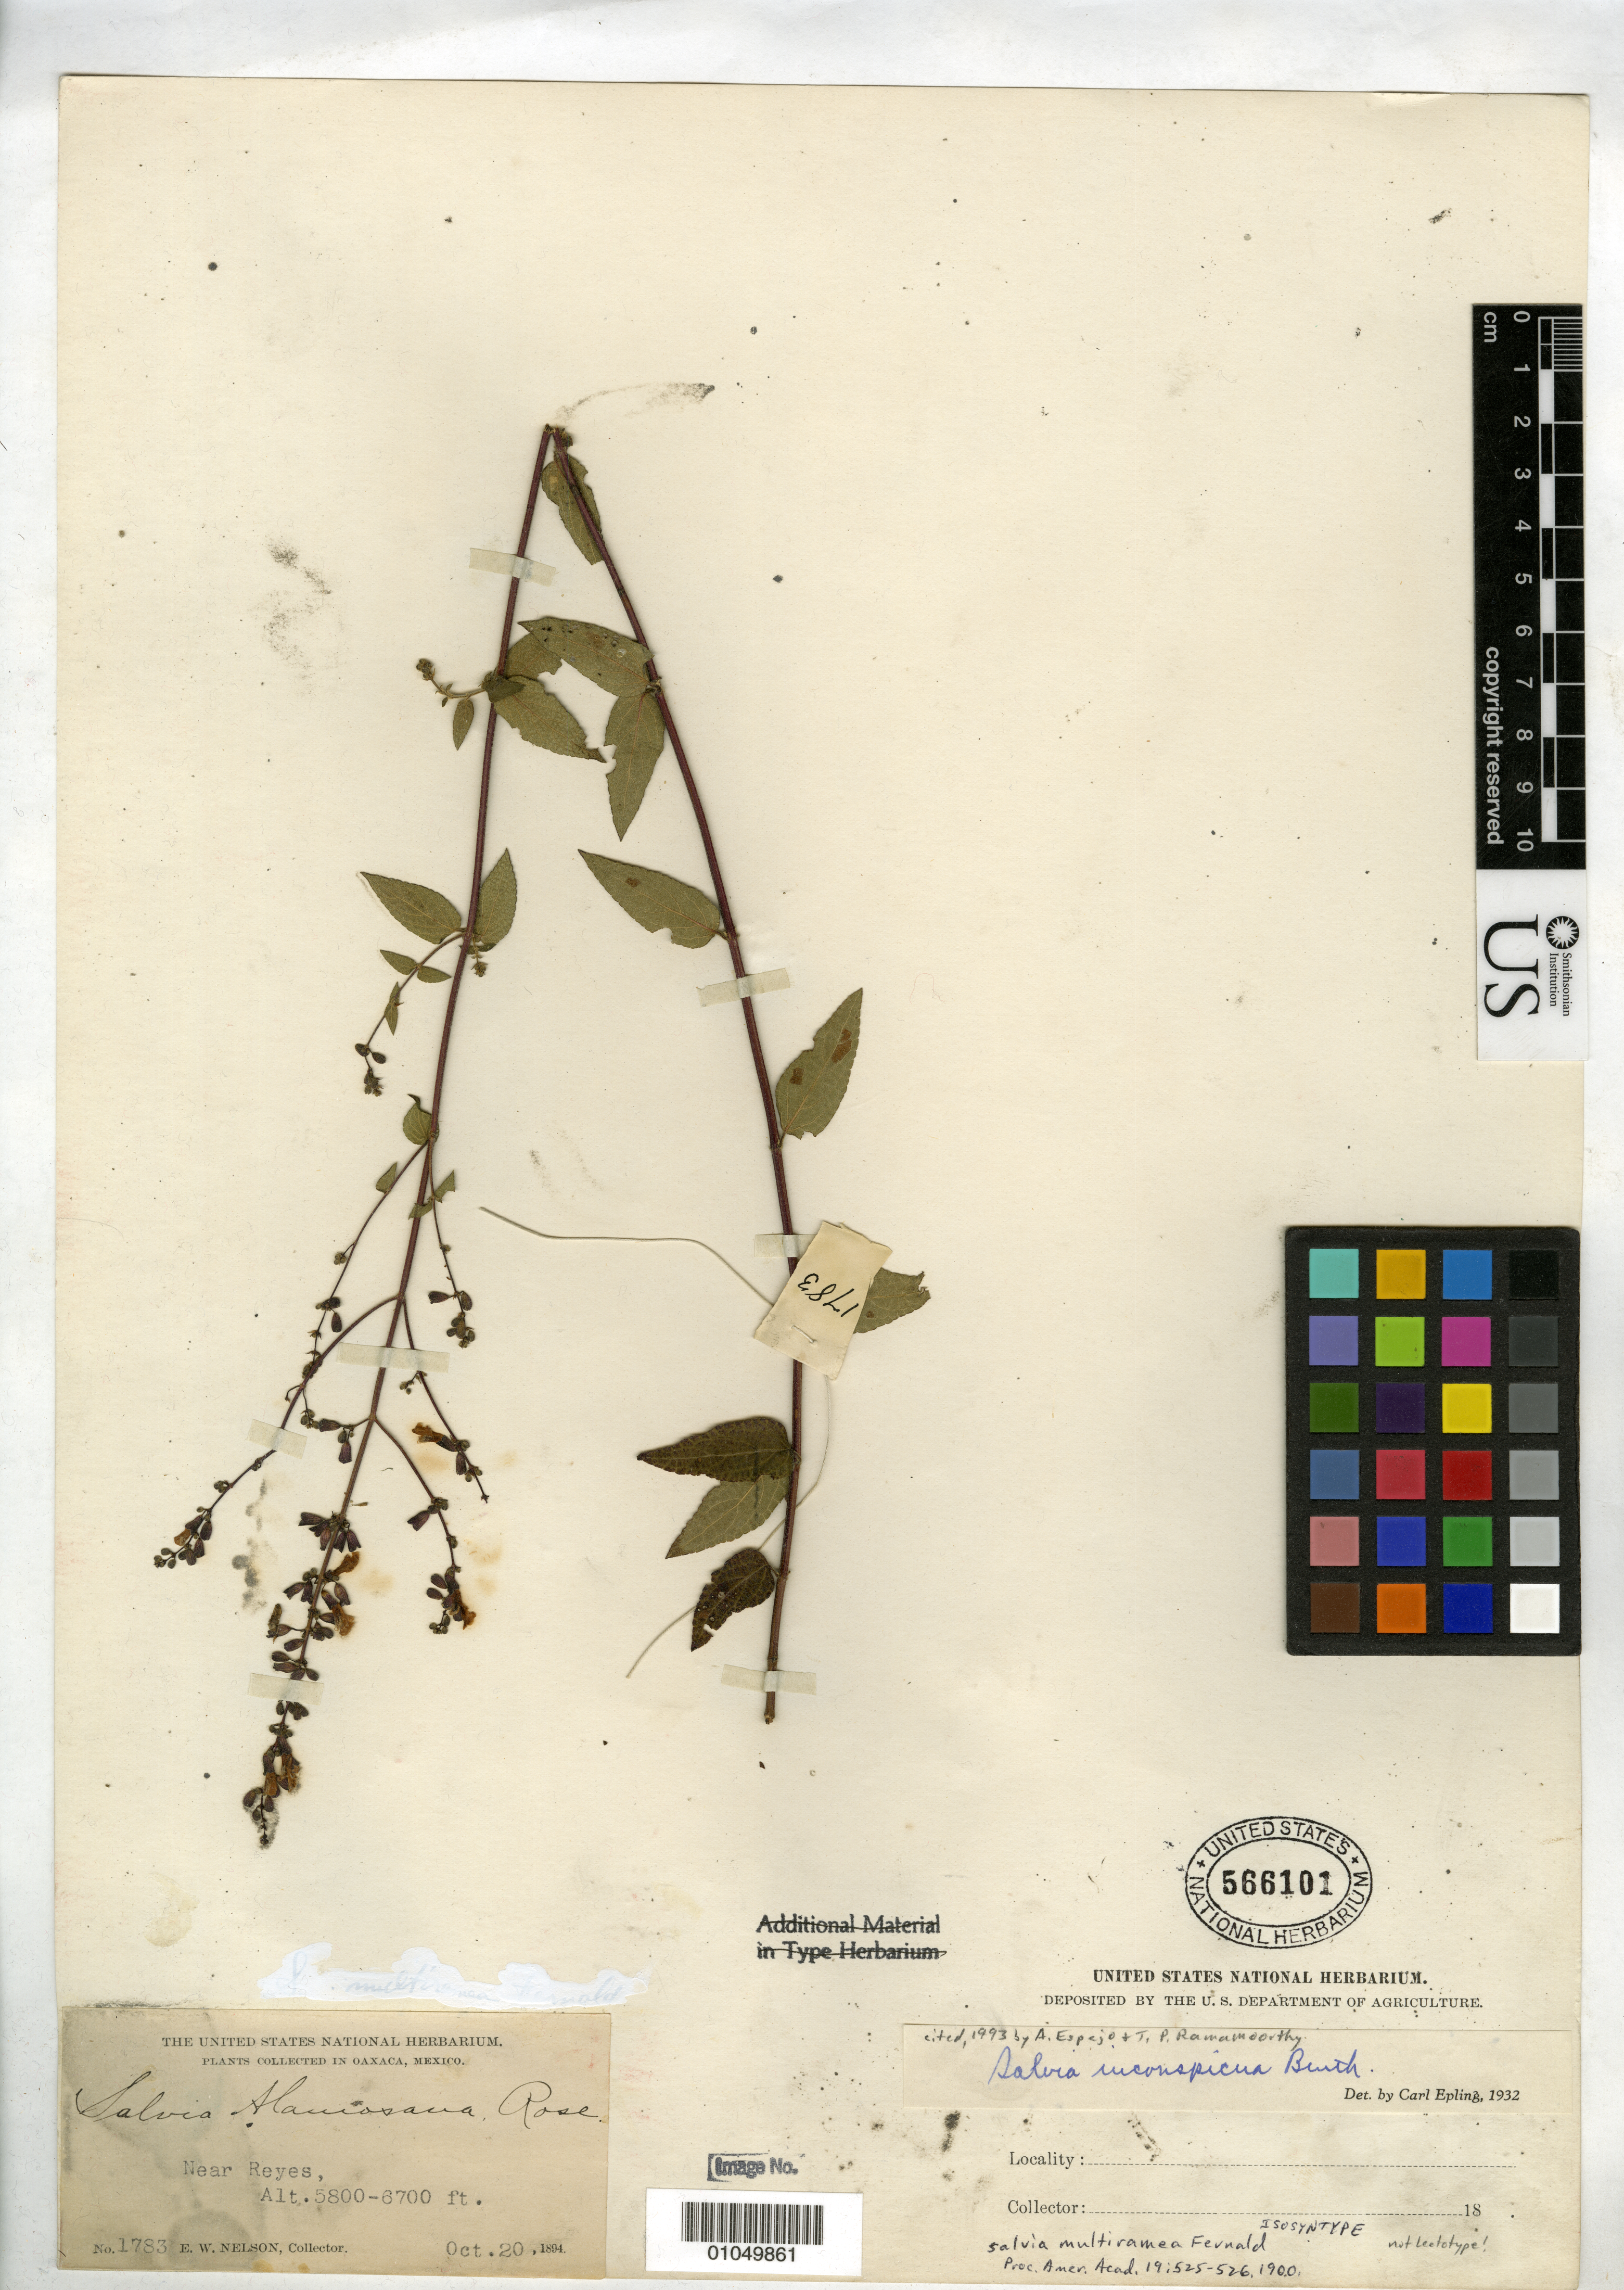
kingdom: Plantae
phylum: Tracheophyta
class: Magnoliopsida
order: Lamiales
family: Lamiaceae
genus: Salvia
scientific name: Salvia multiramea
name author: Fernald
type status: Isosyntype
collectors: E. W. Nelson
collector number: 1783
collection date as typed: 20 Oct 1894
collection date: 1894-10-20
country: Mexico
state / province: Oaxaca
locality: Near Reyes.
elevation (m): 1768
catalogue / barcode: US 566101